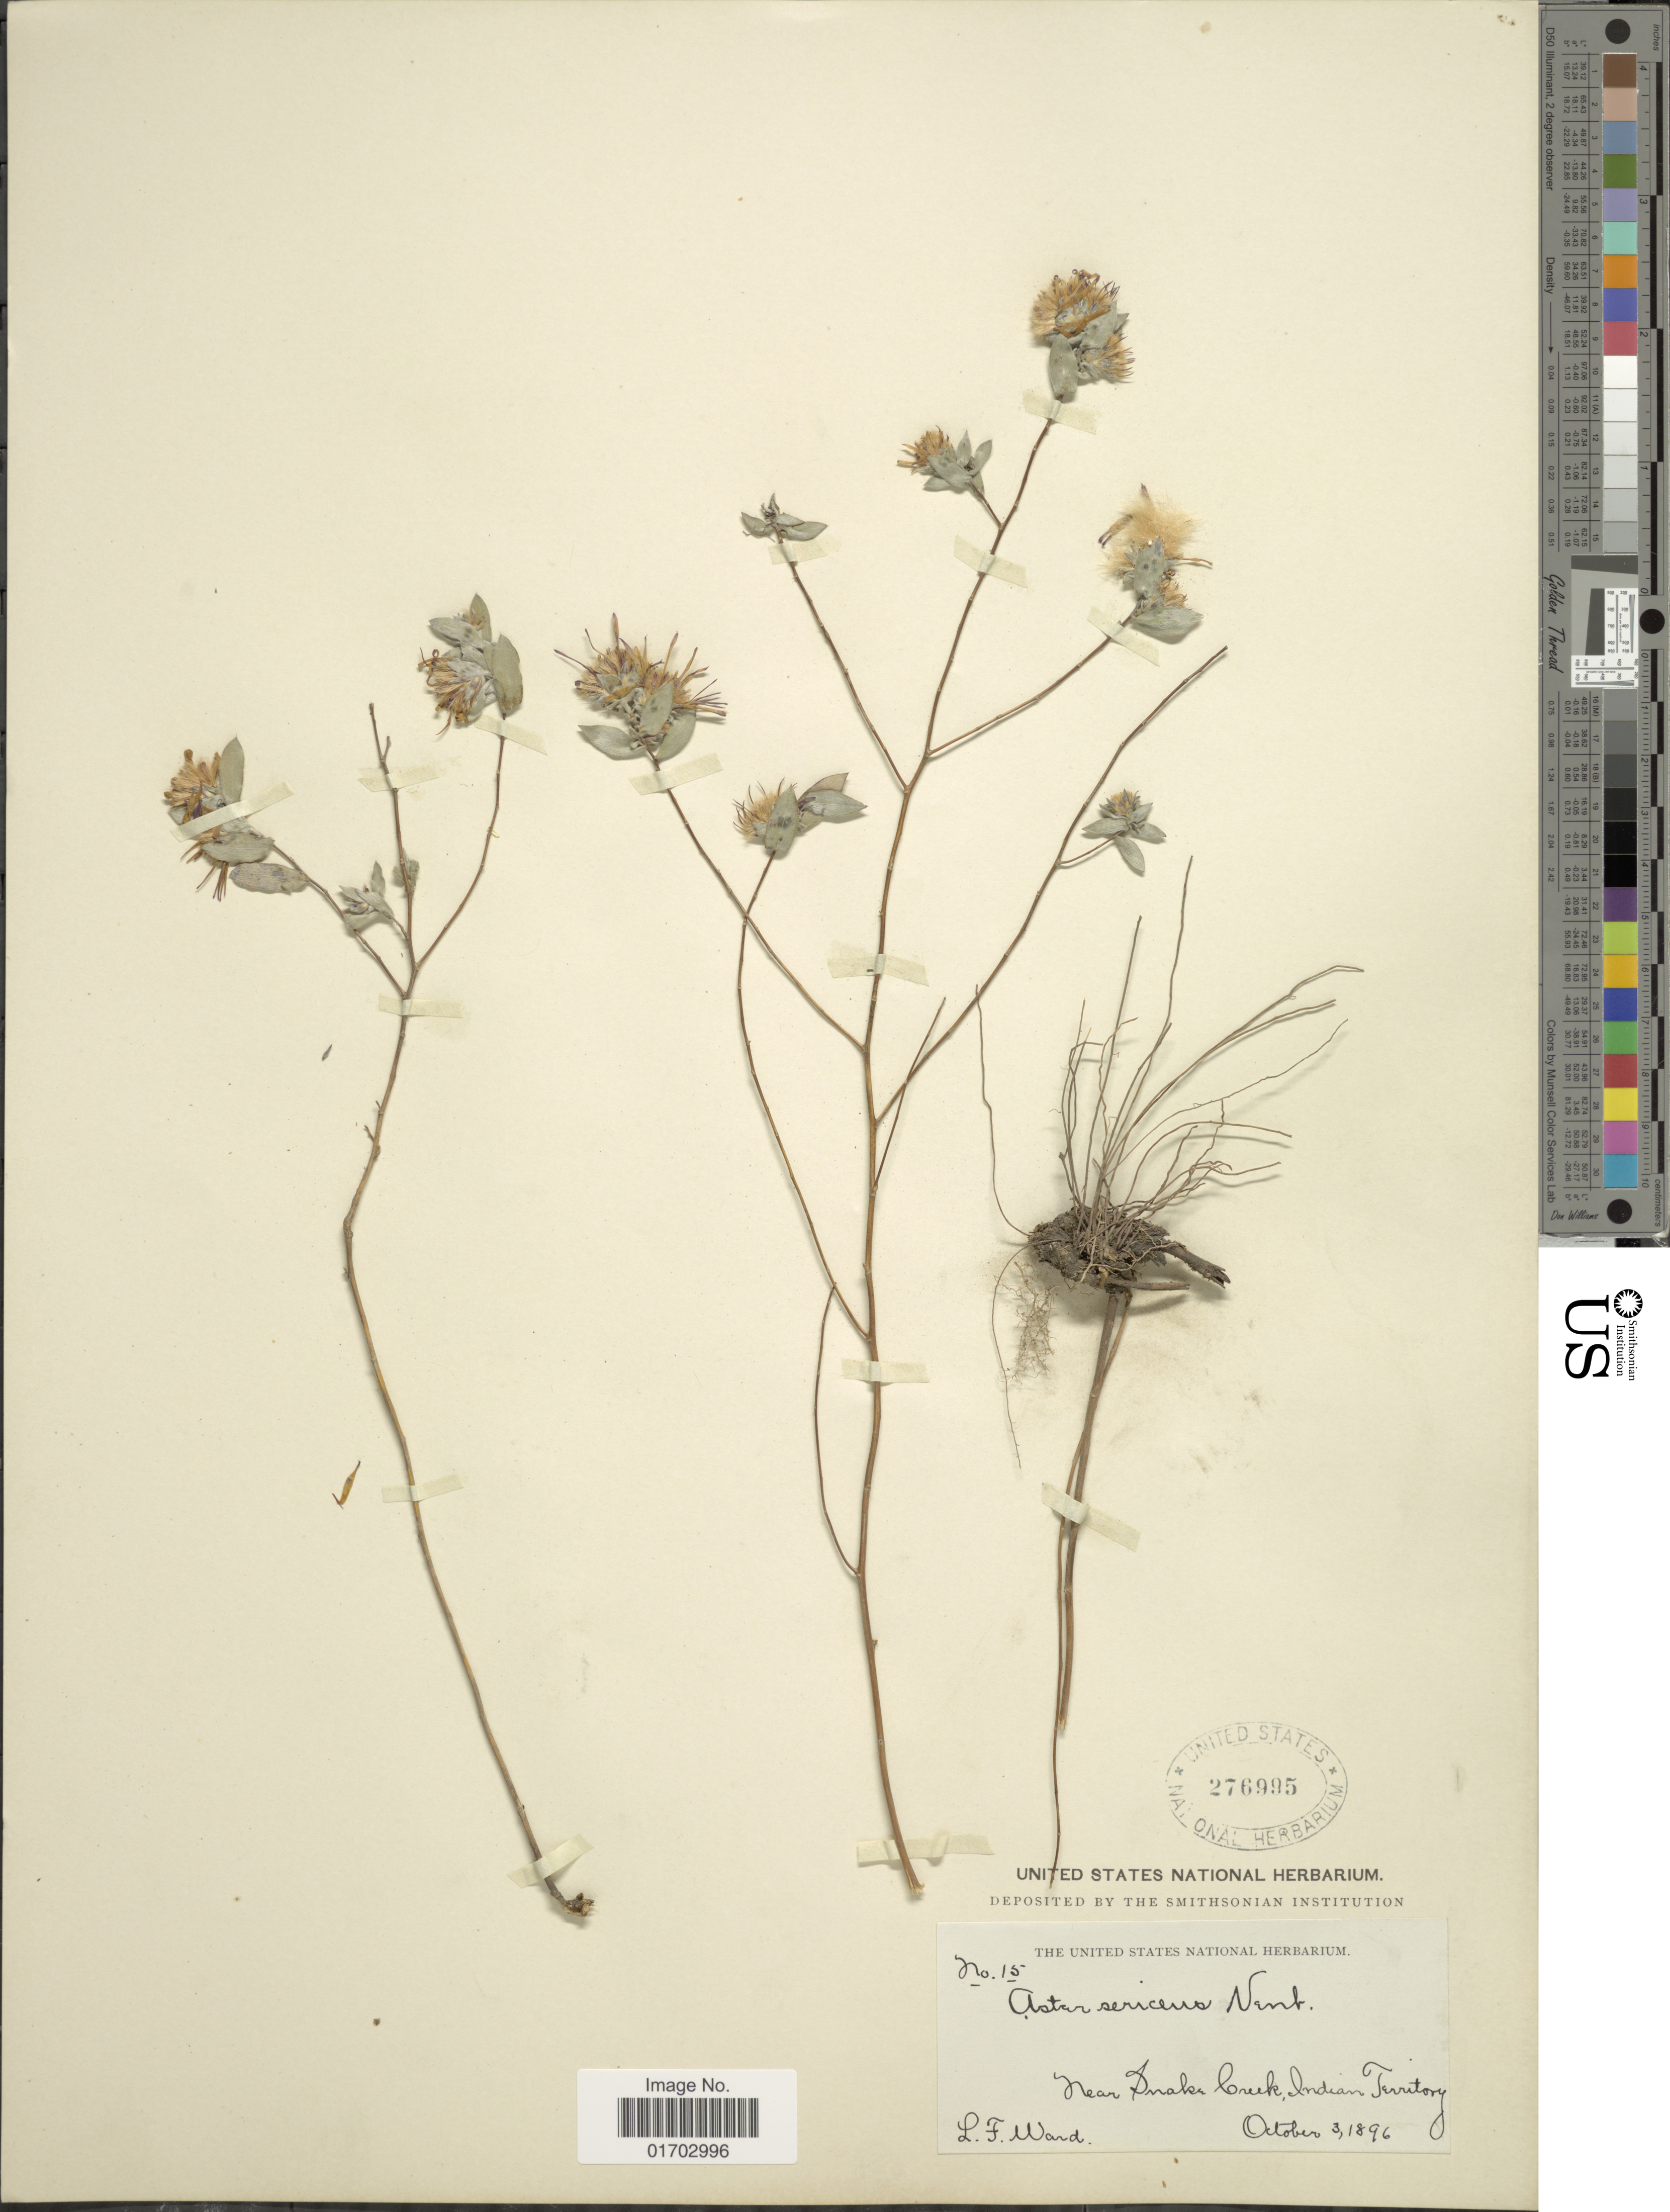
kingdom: Plantae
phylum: Tracheophyta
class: Magnoliopsida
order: Asterales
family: Asteraceae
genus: Symphyotrichum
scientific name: Symphyotrichum sericeum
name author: (Vent.) G.L. Nesom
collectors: L. Ward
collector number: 15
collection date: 1896-10-03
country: United States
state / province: Oklahoma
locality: Near Snake Creek, Indian Territory.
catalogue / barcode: US 276995